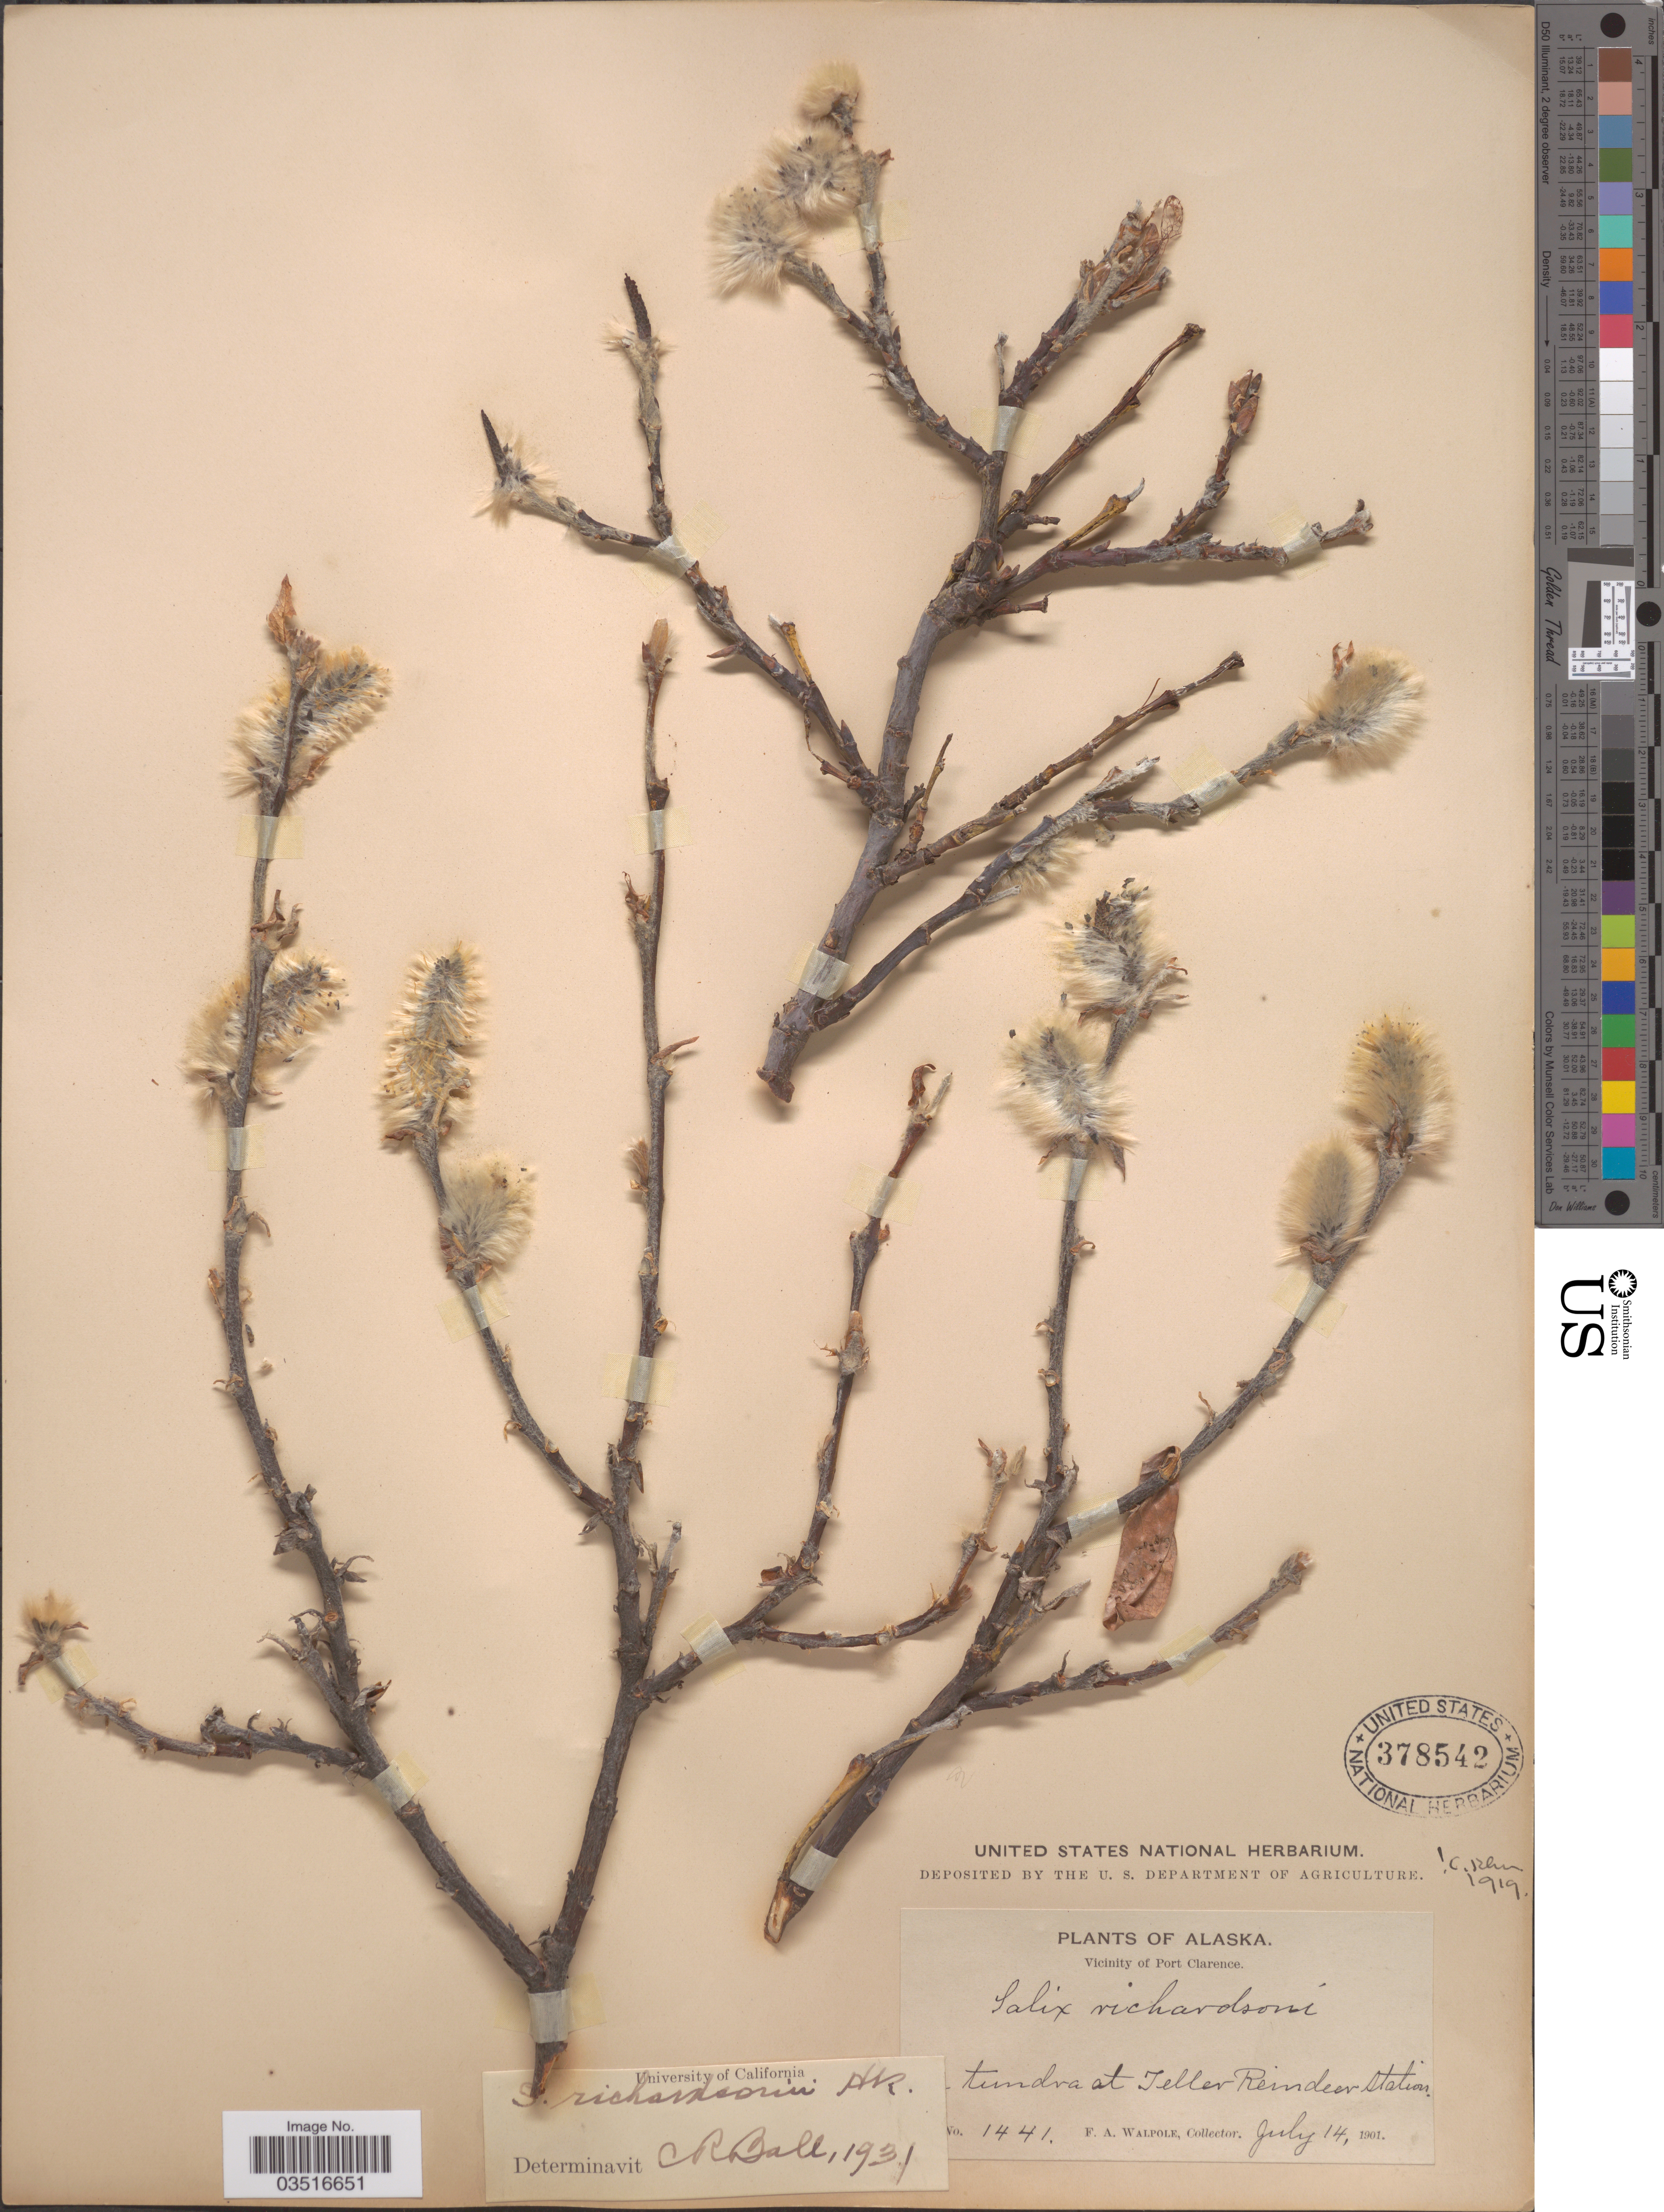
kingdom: Plantae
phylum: Tracheophyta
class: Magnoliopsida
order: Malpighiales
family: Salicaceae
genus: Salix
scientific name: Salix richardsonii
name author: Hook.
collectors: F. Walpole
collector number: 1441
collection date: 1901-07-14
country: United States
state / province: Alaska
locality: Vicinity of Port Clarence. Teller Reindeer Station.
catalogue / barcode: US 378542